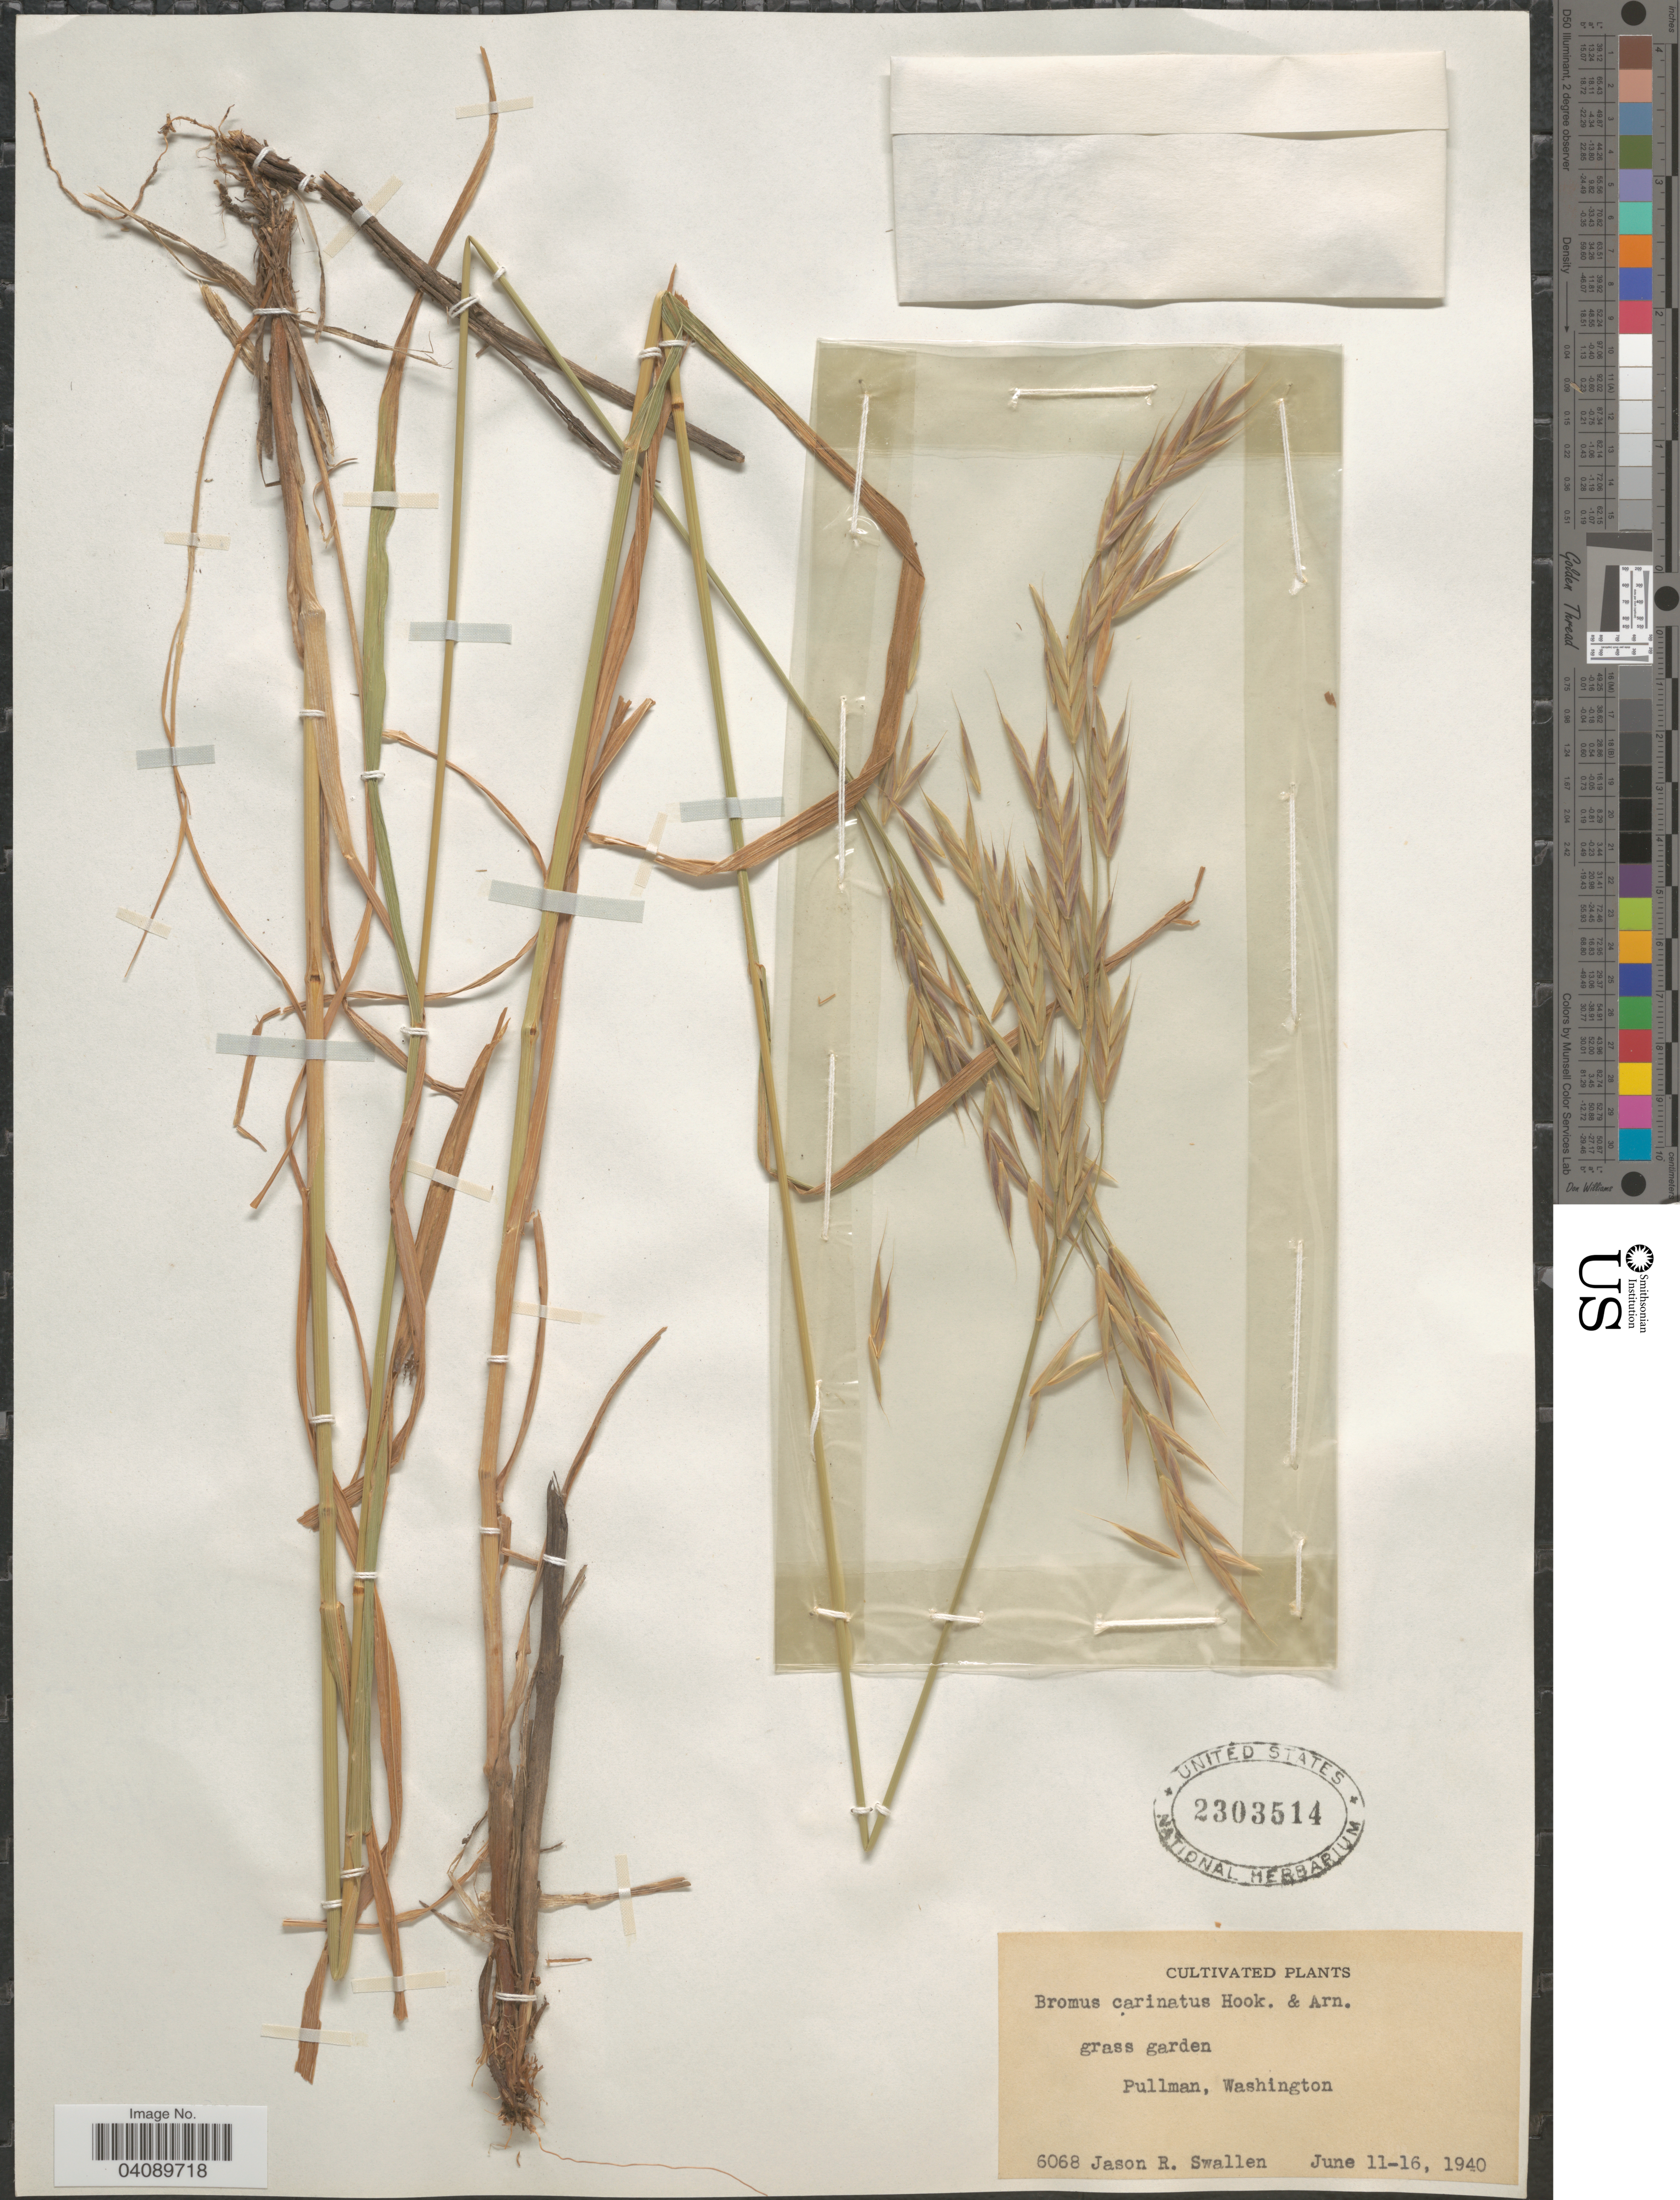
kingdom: Plantae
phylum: Tracheophyta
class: Liliopsida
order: Poales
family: Poaceae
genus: Bromus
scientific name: Bromus carinatus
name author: Hook. & Arn.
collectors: J. R. Swallen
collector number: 6068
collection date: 1940-06-11/1940-06-16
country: United States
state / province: Washington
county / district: Whitman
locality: Grass garden. Pullman.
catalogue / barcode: US 2303514